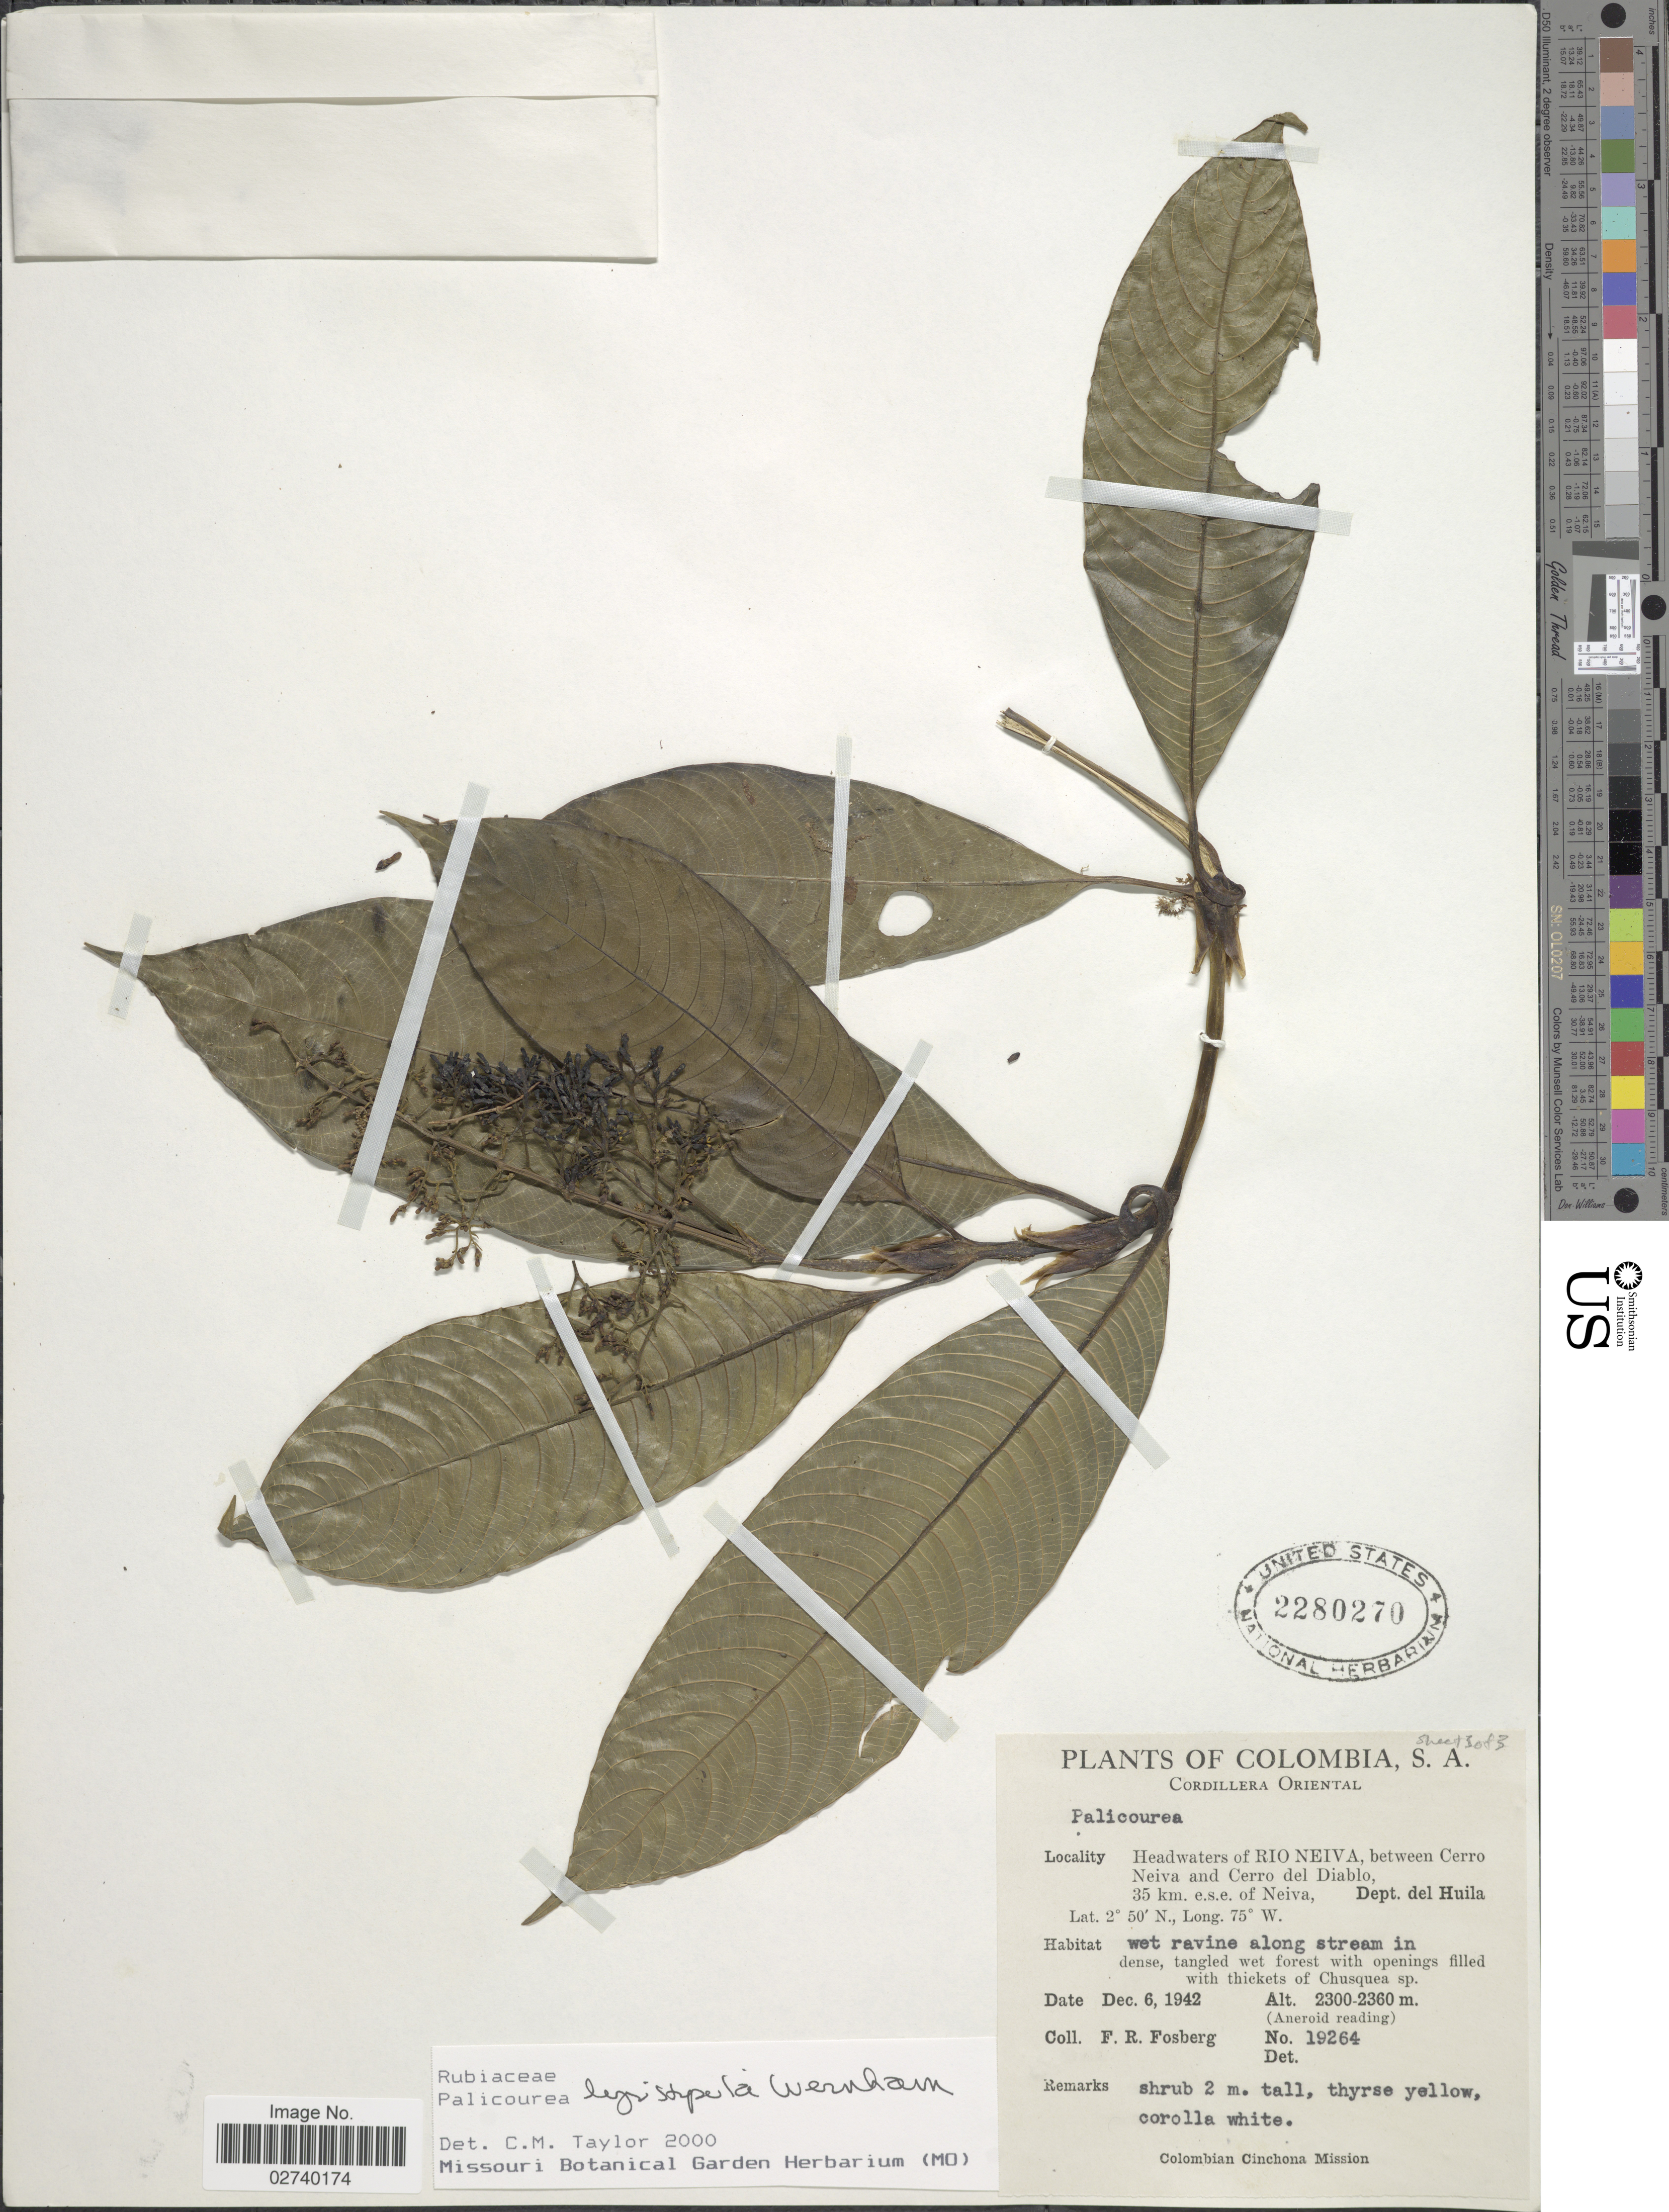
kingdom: Plantae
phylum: Tracheophyta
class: Magnoliopsida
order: Gentianales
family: Rubiaceae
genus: Palicourea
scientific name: Palicourea lyristipula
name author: Wernham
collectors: F. R. Fosberg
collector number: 19264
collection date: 1942-12-06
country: Colombia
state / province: Huila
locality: Cordillera Oriental, Headwaters of Rio Neiva, between Cerro Neiva and Cerro del Diablo, 35 km. e.s.e. of Neiva, wet ravine along stream in dense, tangled wet forest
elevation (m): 2300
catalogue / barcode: US 2280270